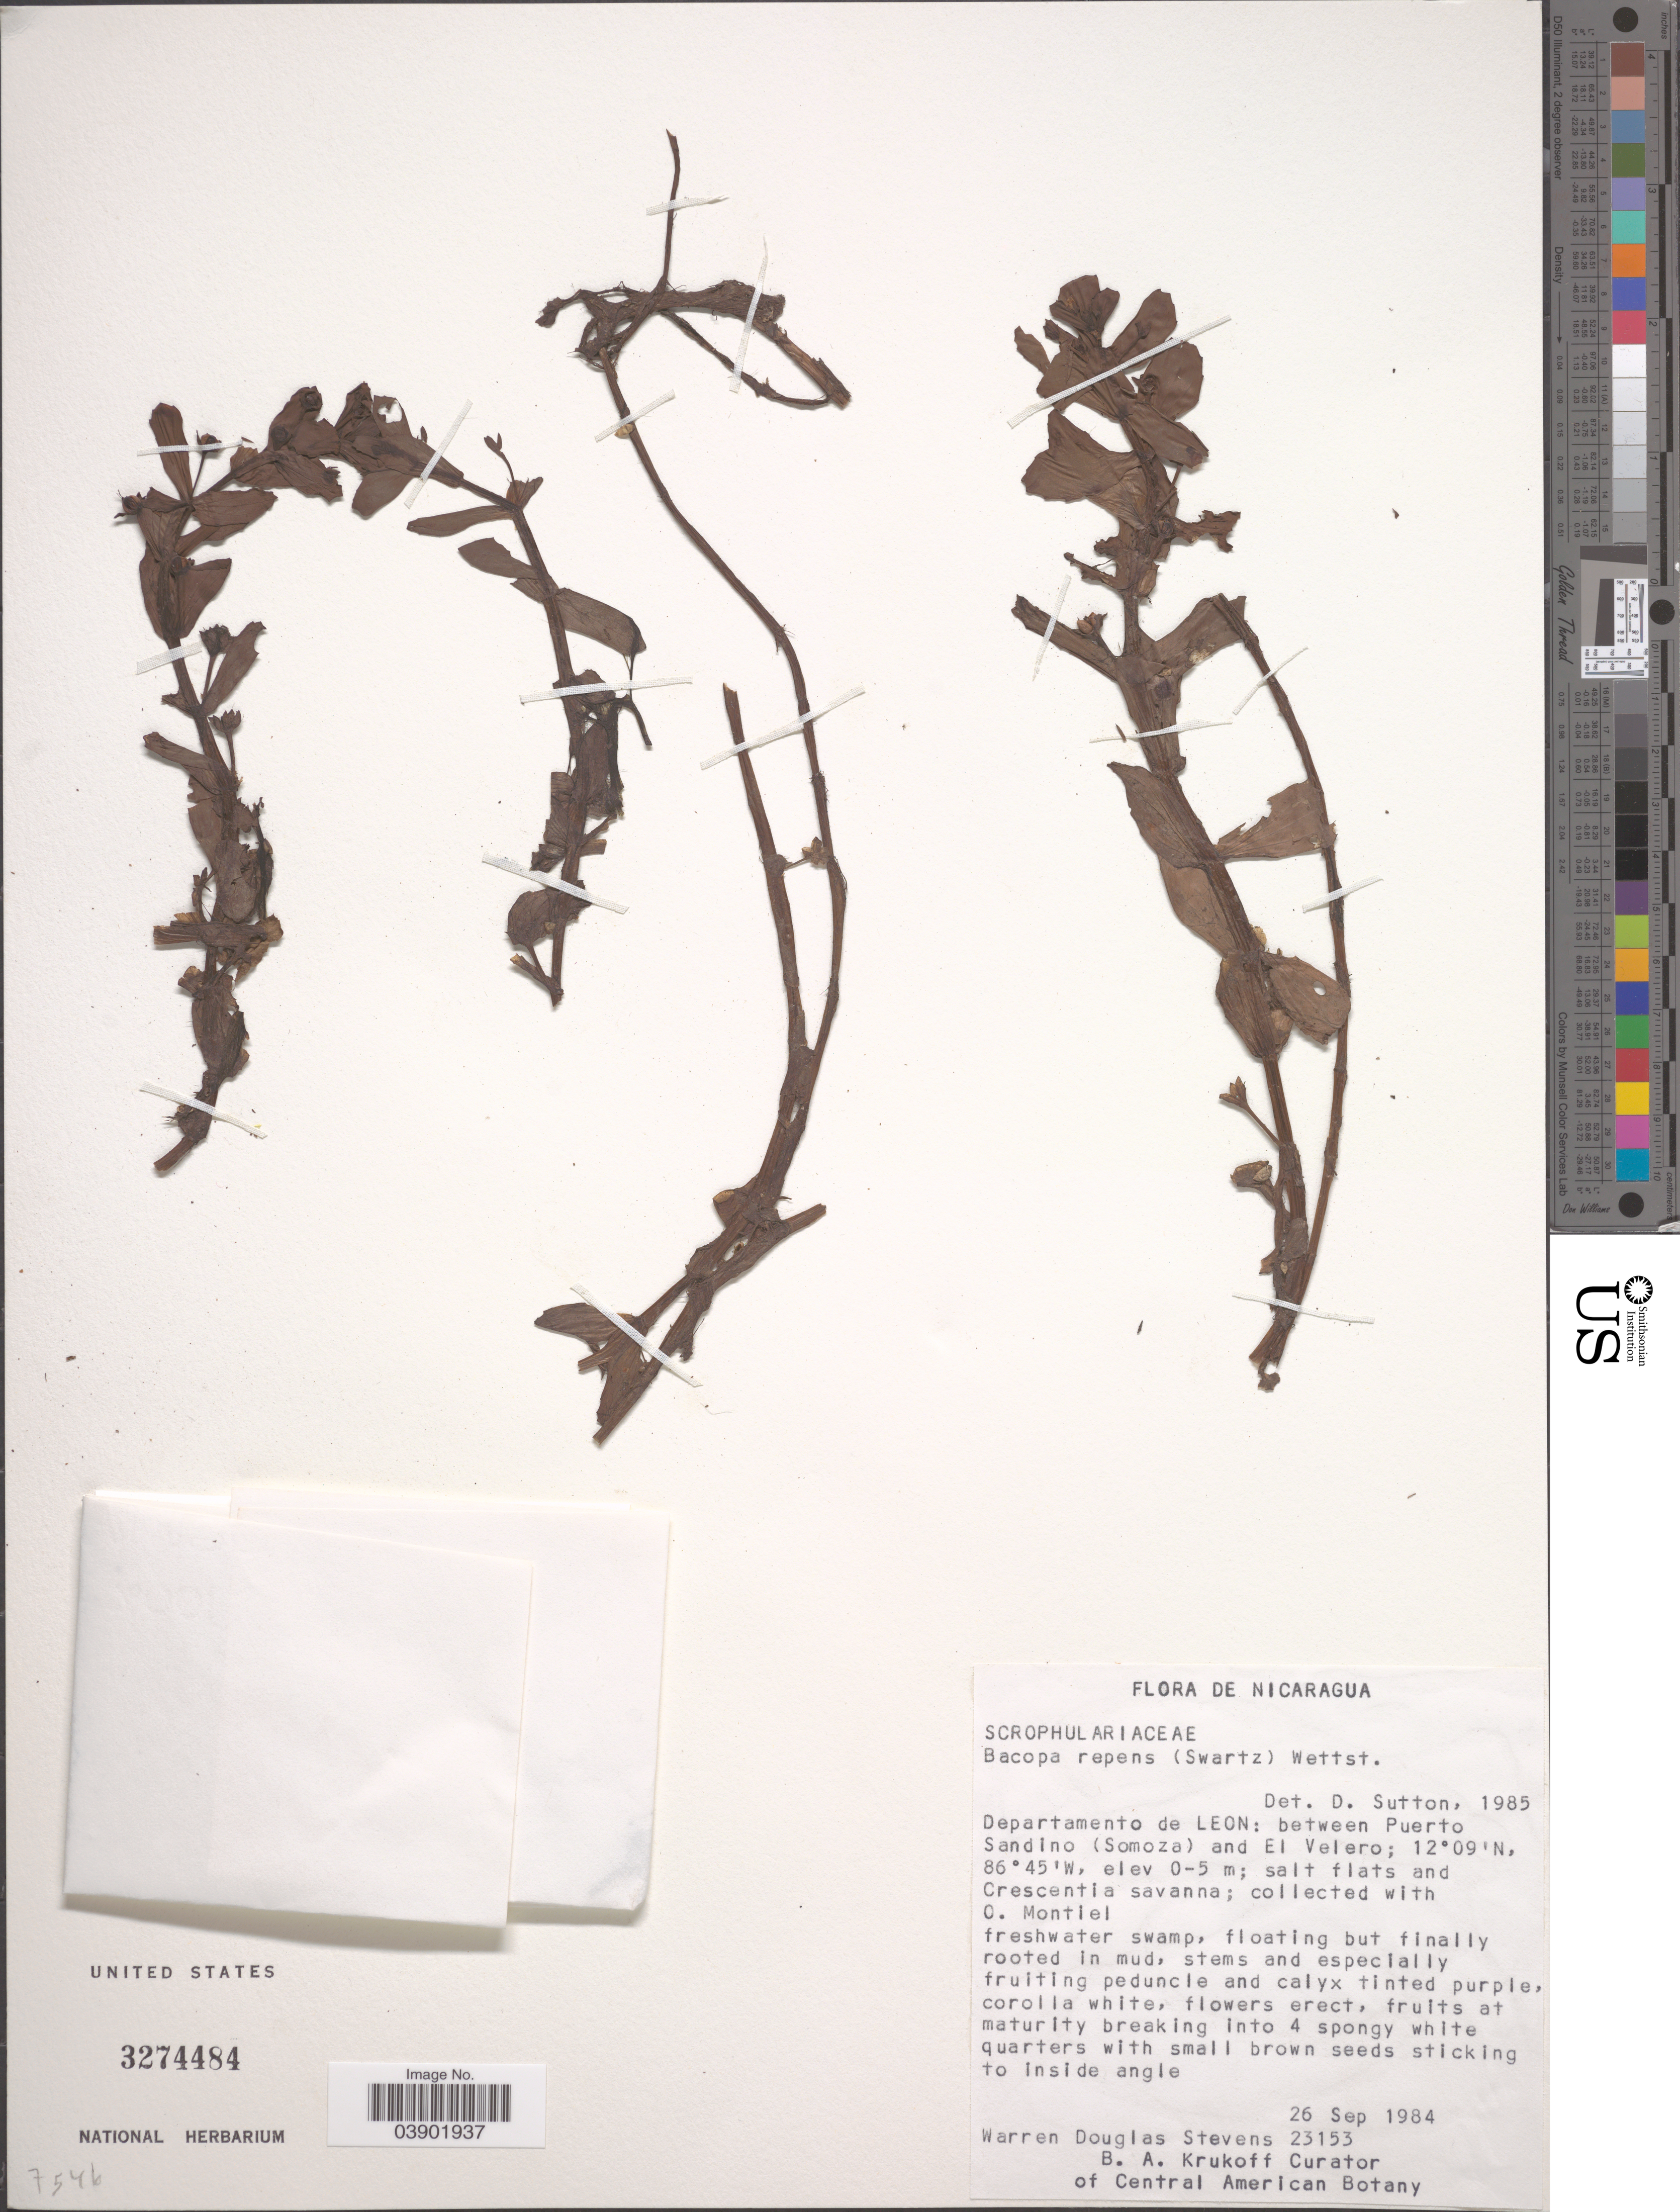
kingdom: Plantae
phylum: Tracheophyta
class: Magnoliopsida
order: Lamiales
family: Plantaginaceae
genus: Bacopa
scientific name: Bacopa repens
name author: (Sw.) Wettst.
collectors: W. D. Stevens & O. Montiel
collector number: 23153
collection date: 1984-09-26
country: Nicaragua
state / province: Leon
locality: Departamento de Leon: between Puerto Sandino (Somoza) and El Velero.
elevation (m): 0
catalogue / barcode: US 3274484